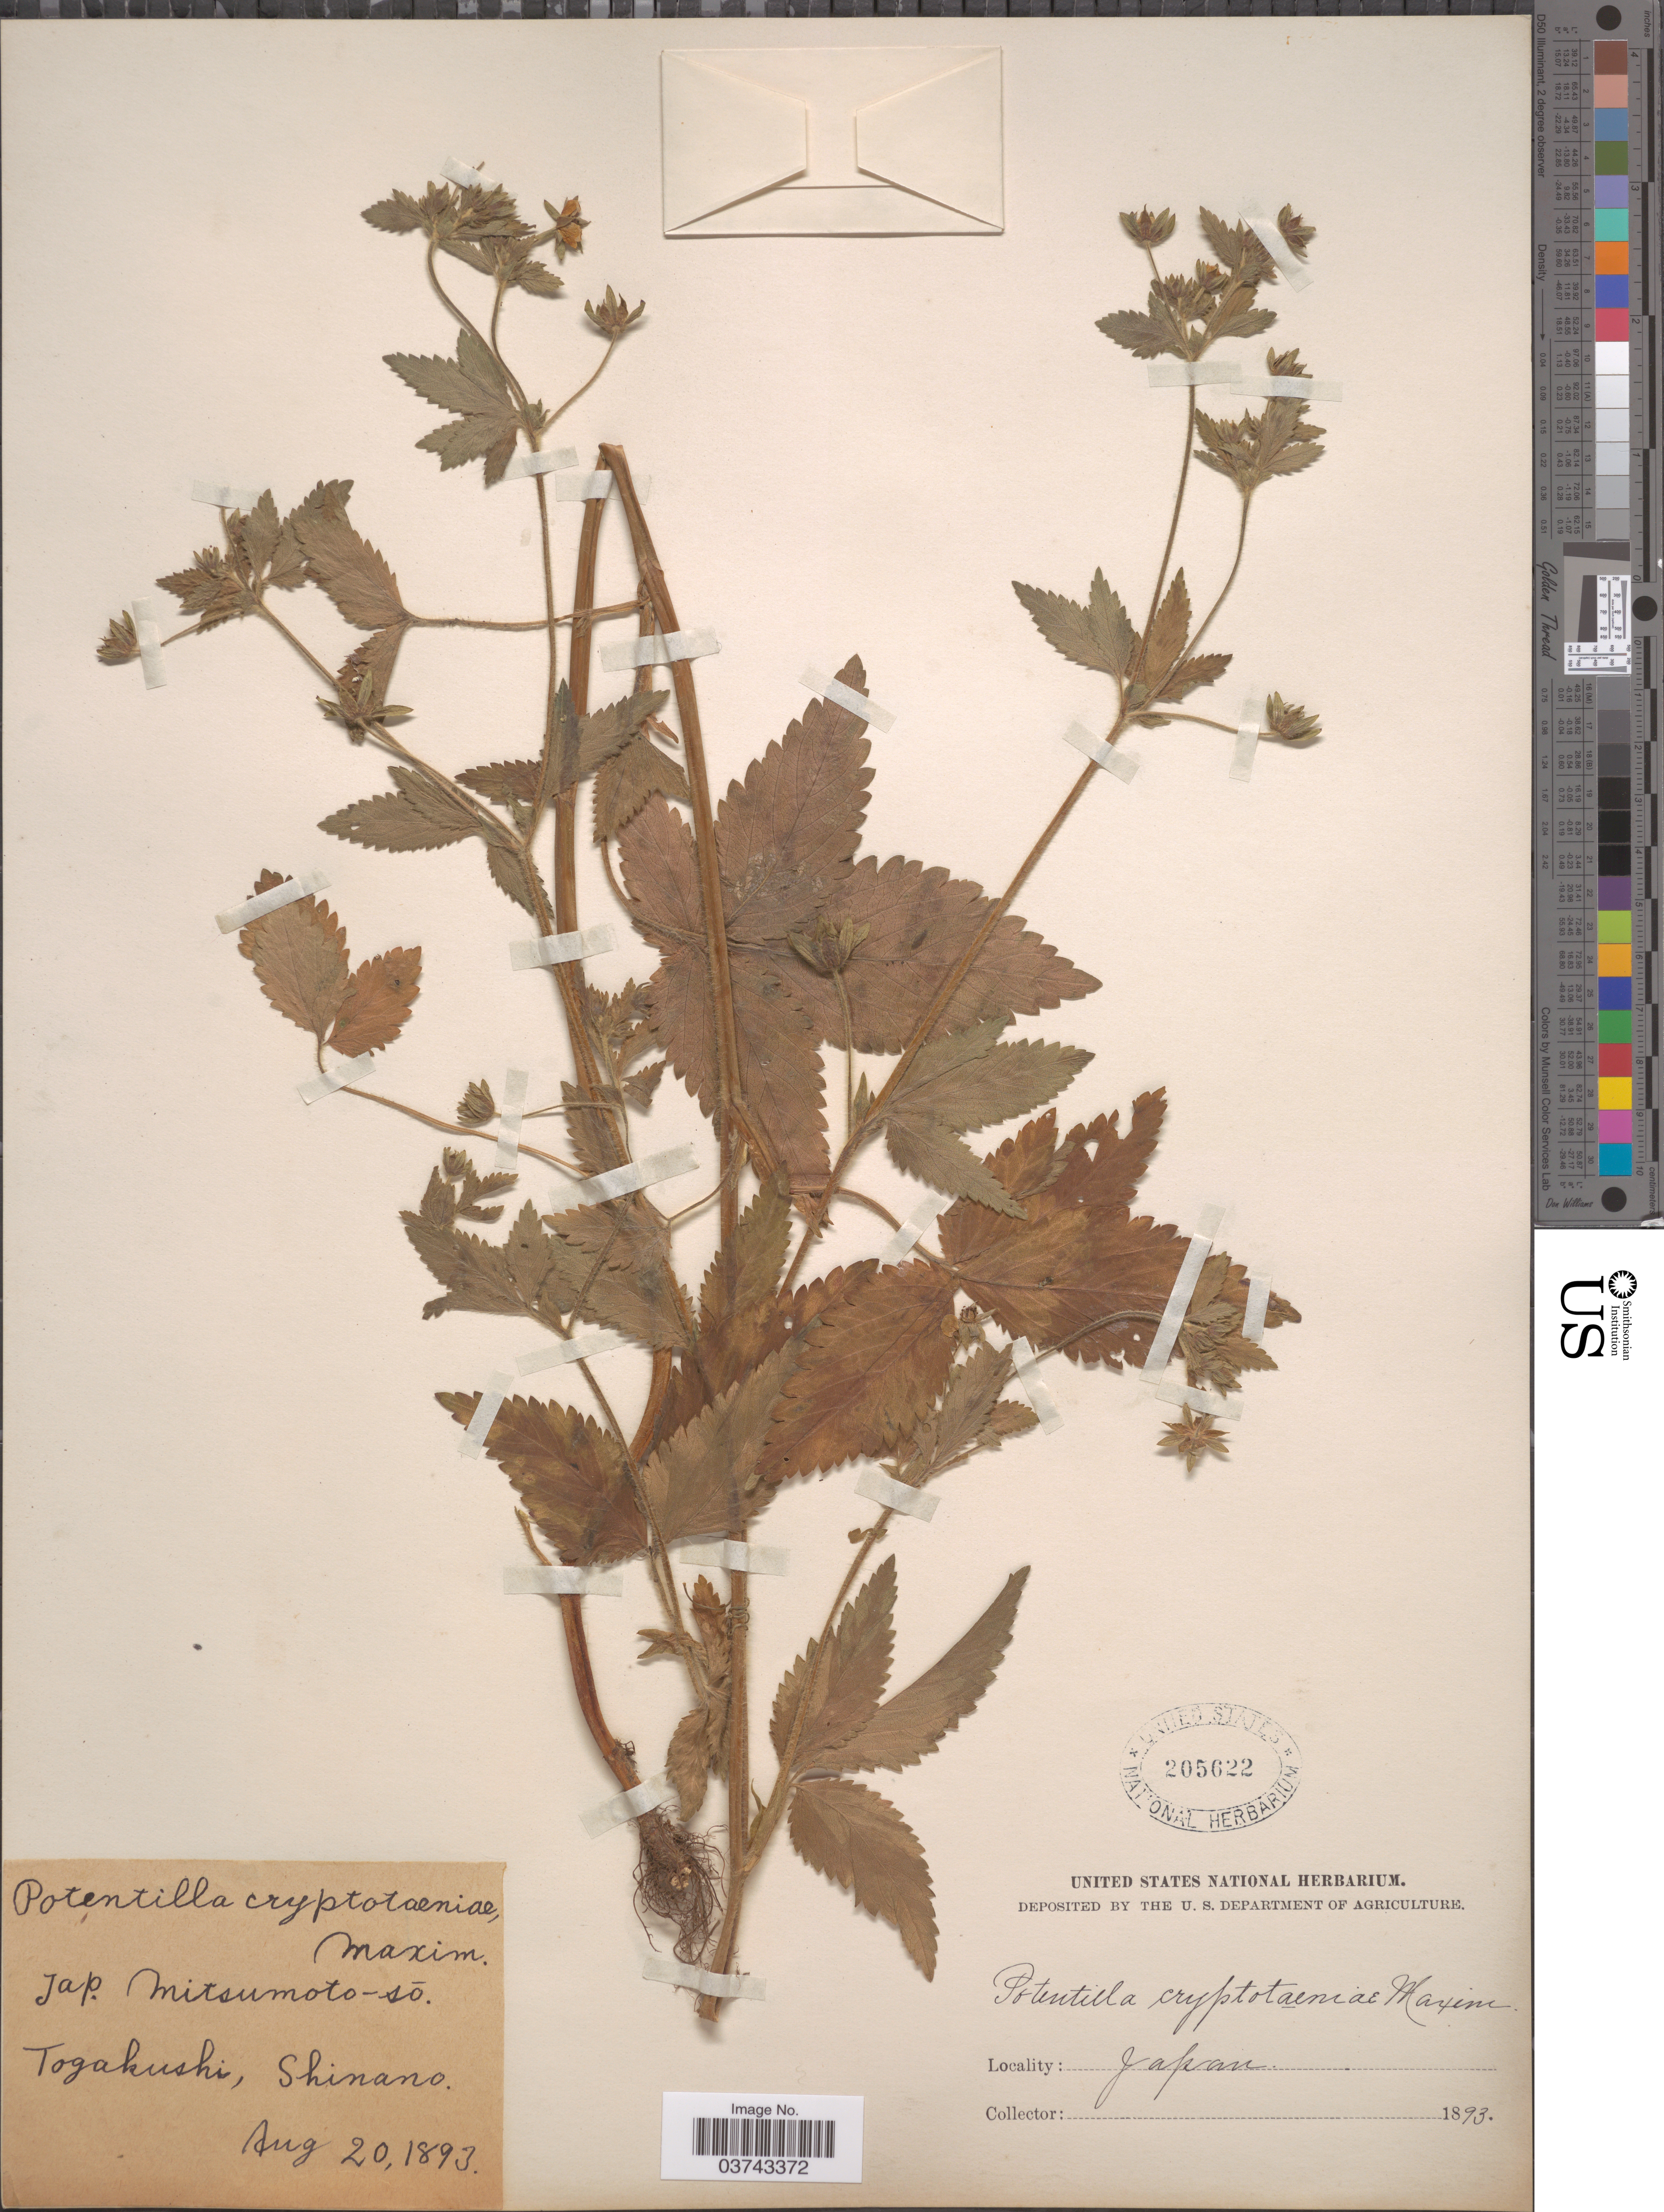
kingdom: Plantae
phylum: Tracheophyta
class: Magnoliopsida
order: Rosales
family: Rosaceae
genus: Potentilla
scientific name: Potentilla cryptotaeniae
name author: Maxim.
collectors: ex herb. United States National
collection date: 1893-08-20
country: Japan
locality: Togakushi, Shinano.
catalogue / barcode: US 205622